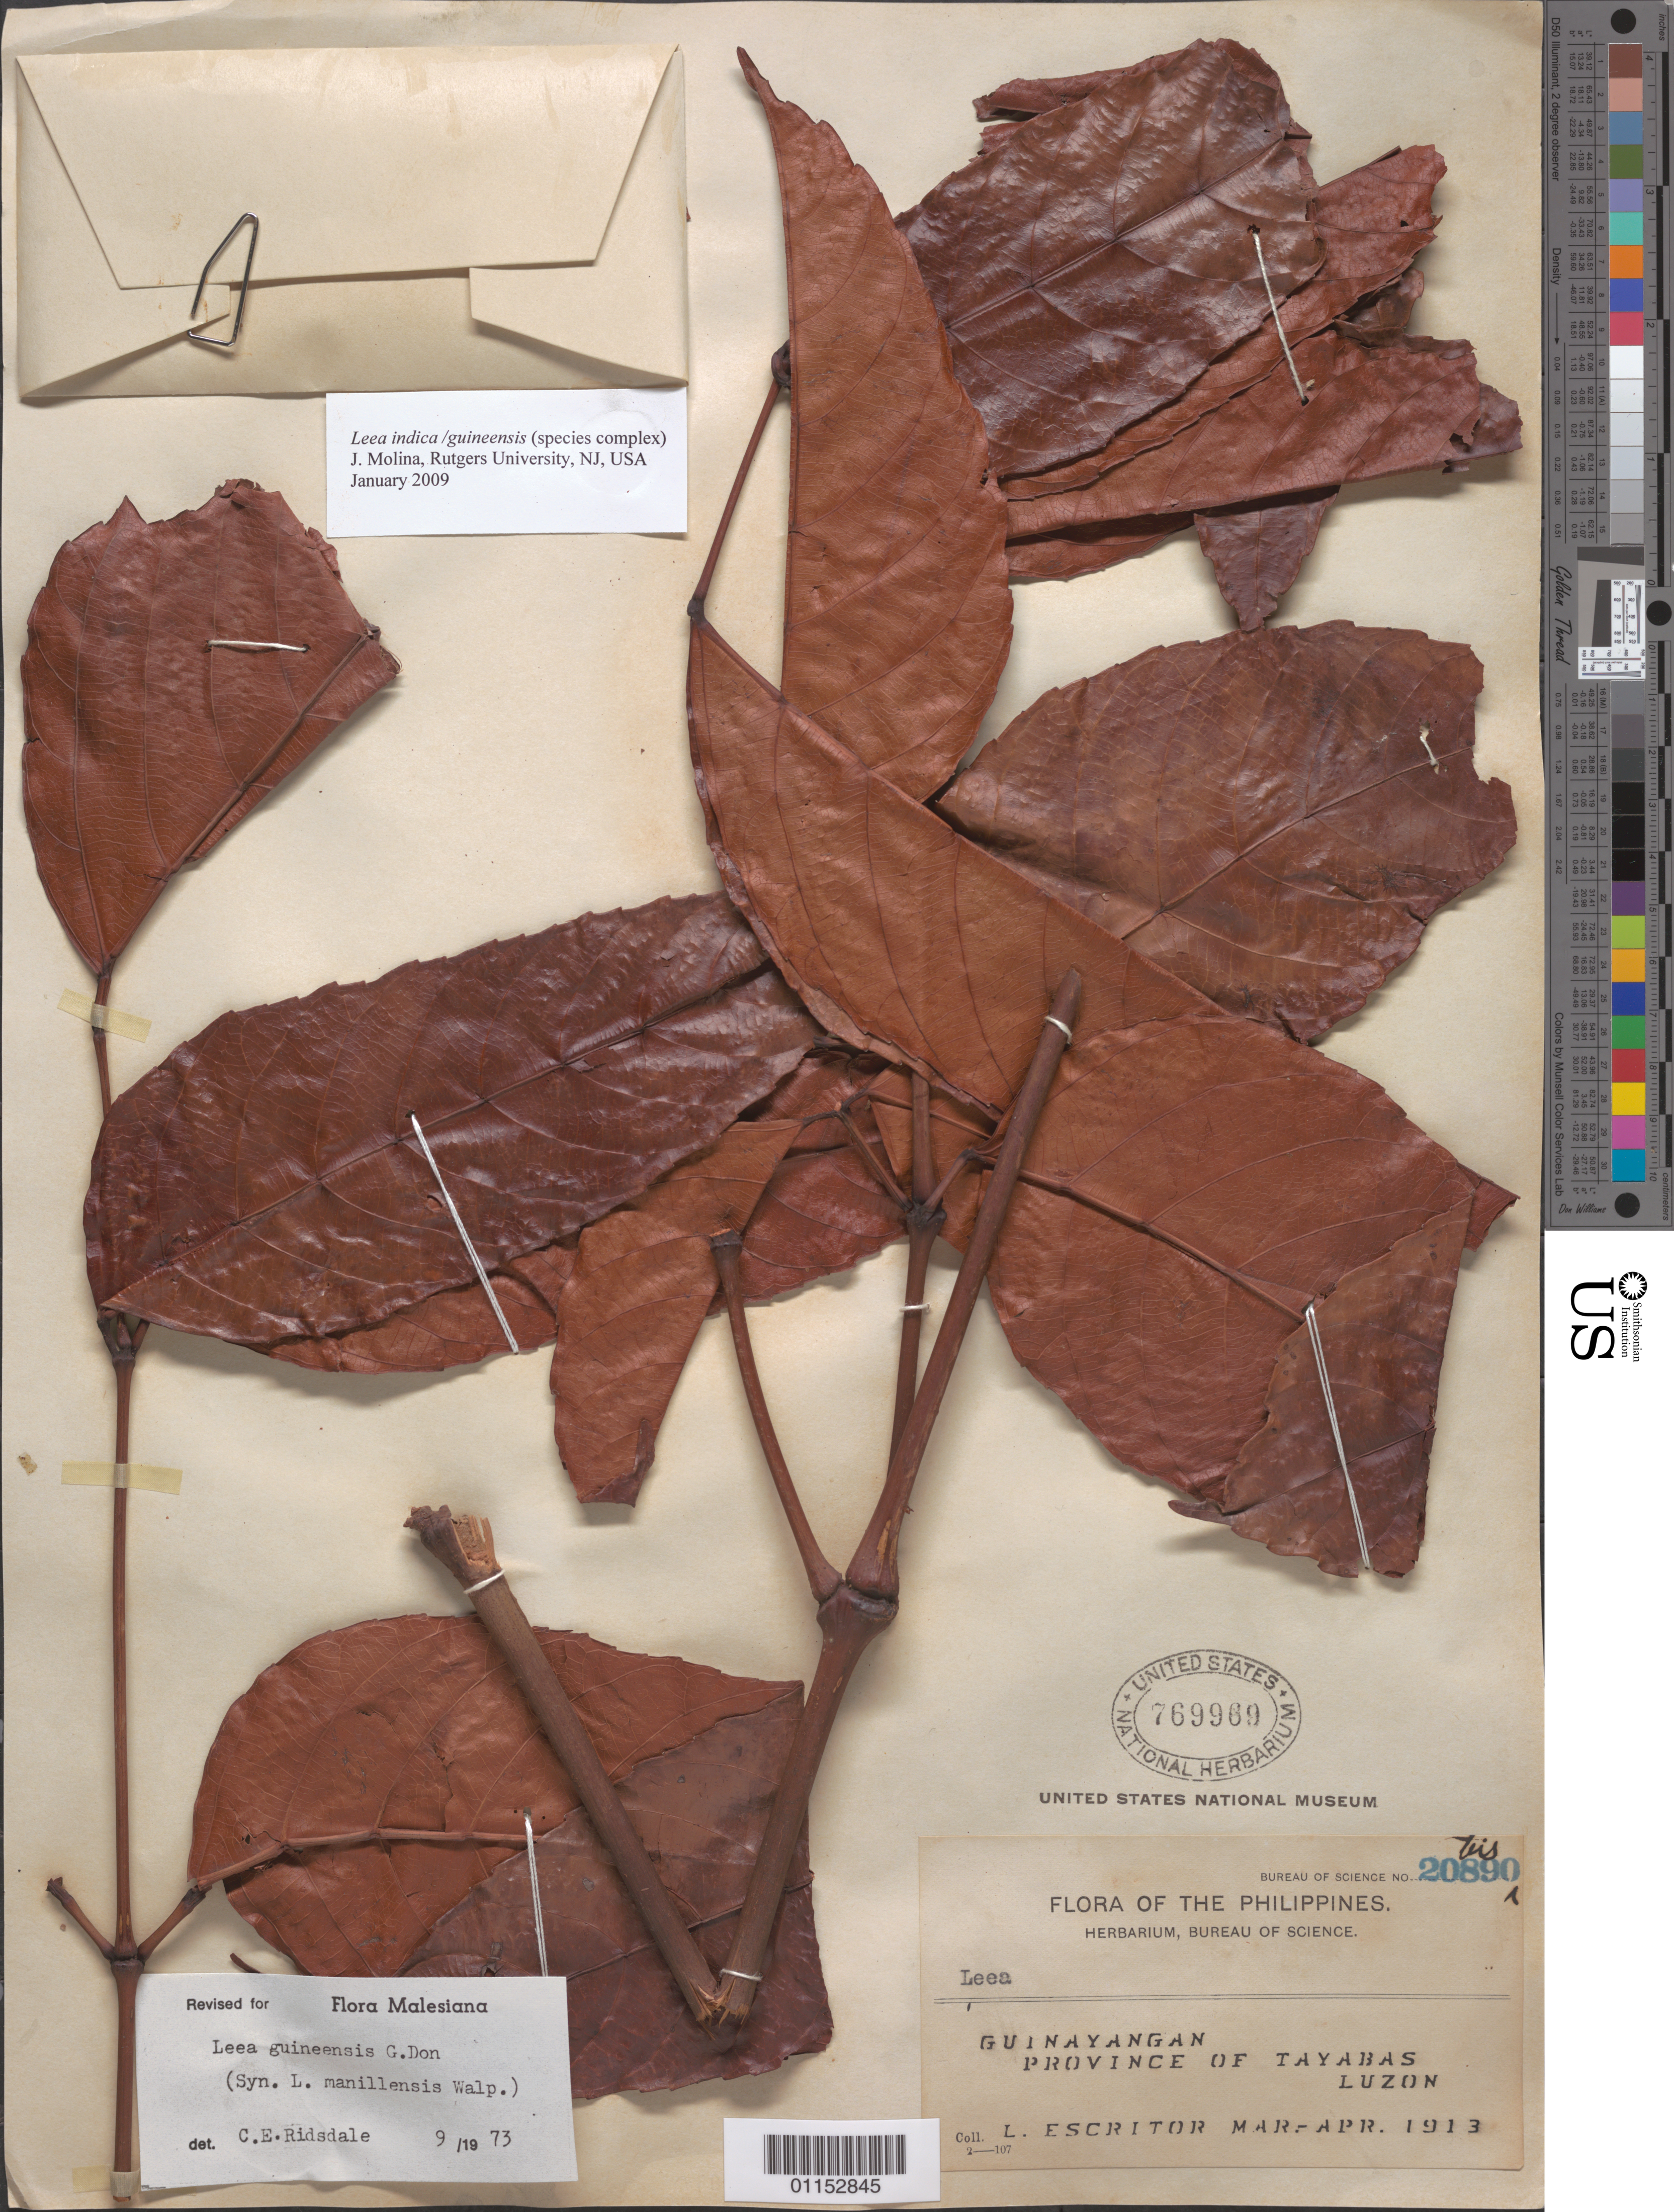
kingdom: Plantae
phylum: Tracheophyta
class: Magnoliopsida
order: Vitales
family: Vitaceae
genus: Leea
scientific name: Leea indica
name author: (Burm. f.) Merr.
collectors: L. Escritor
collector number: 20890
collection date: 1913-03/1913-04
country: Philippines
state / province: Calabarzon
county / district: Quezon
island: Luzon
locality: Guinayangan. Luzon. Tayabas.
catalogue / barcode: US 769969